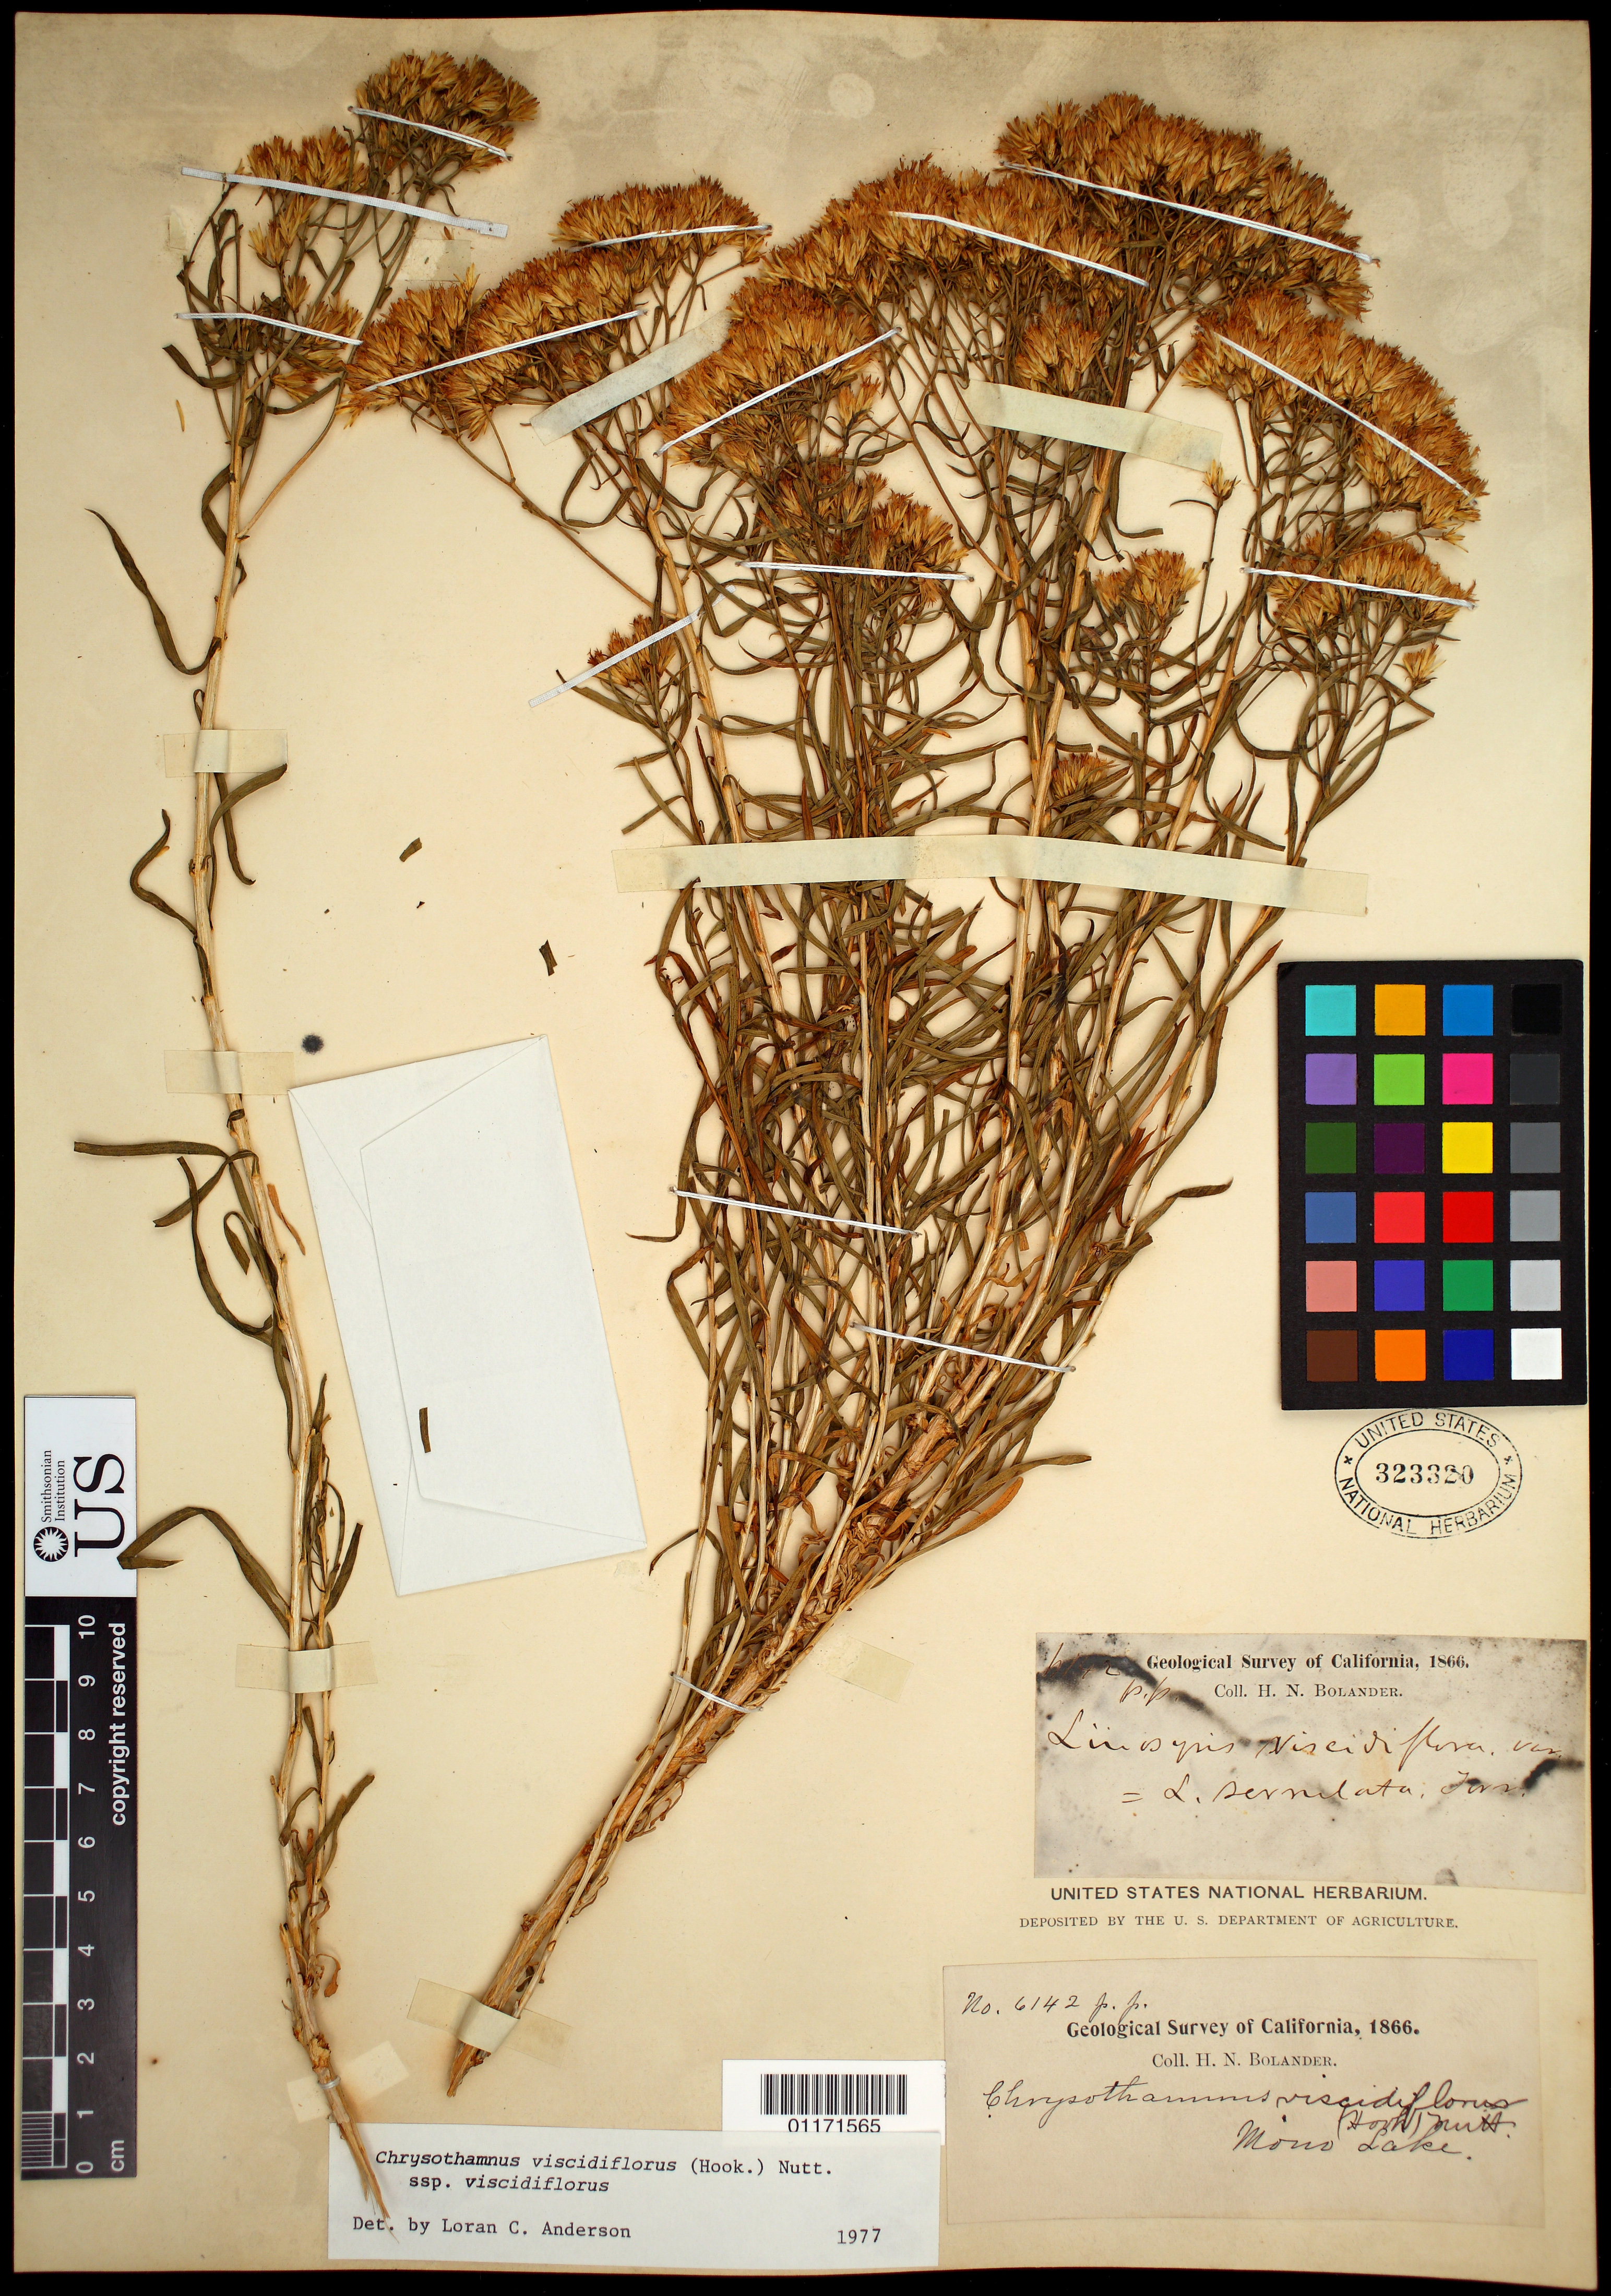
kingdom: Plantae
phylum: Tracheophyta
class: Magnoliopsida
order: Asterales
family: Asteraceae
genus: Chrysothamnus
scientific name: Chrysothamnus viscidiflorus subsp. viscidiflorus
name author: (Hook.) Nutt.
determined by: Urbatsch, Lowell E., Curator (LSU), Louisiana State University (UNITED STATES)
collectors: H. Bolander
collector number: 6142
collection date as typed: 1866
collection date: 1866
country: United States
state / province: California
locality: Mono Lake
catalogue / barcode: US 323320